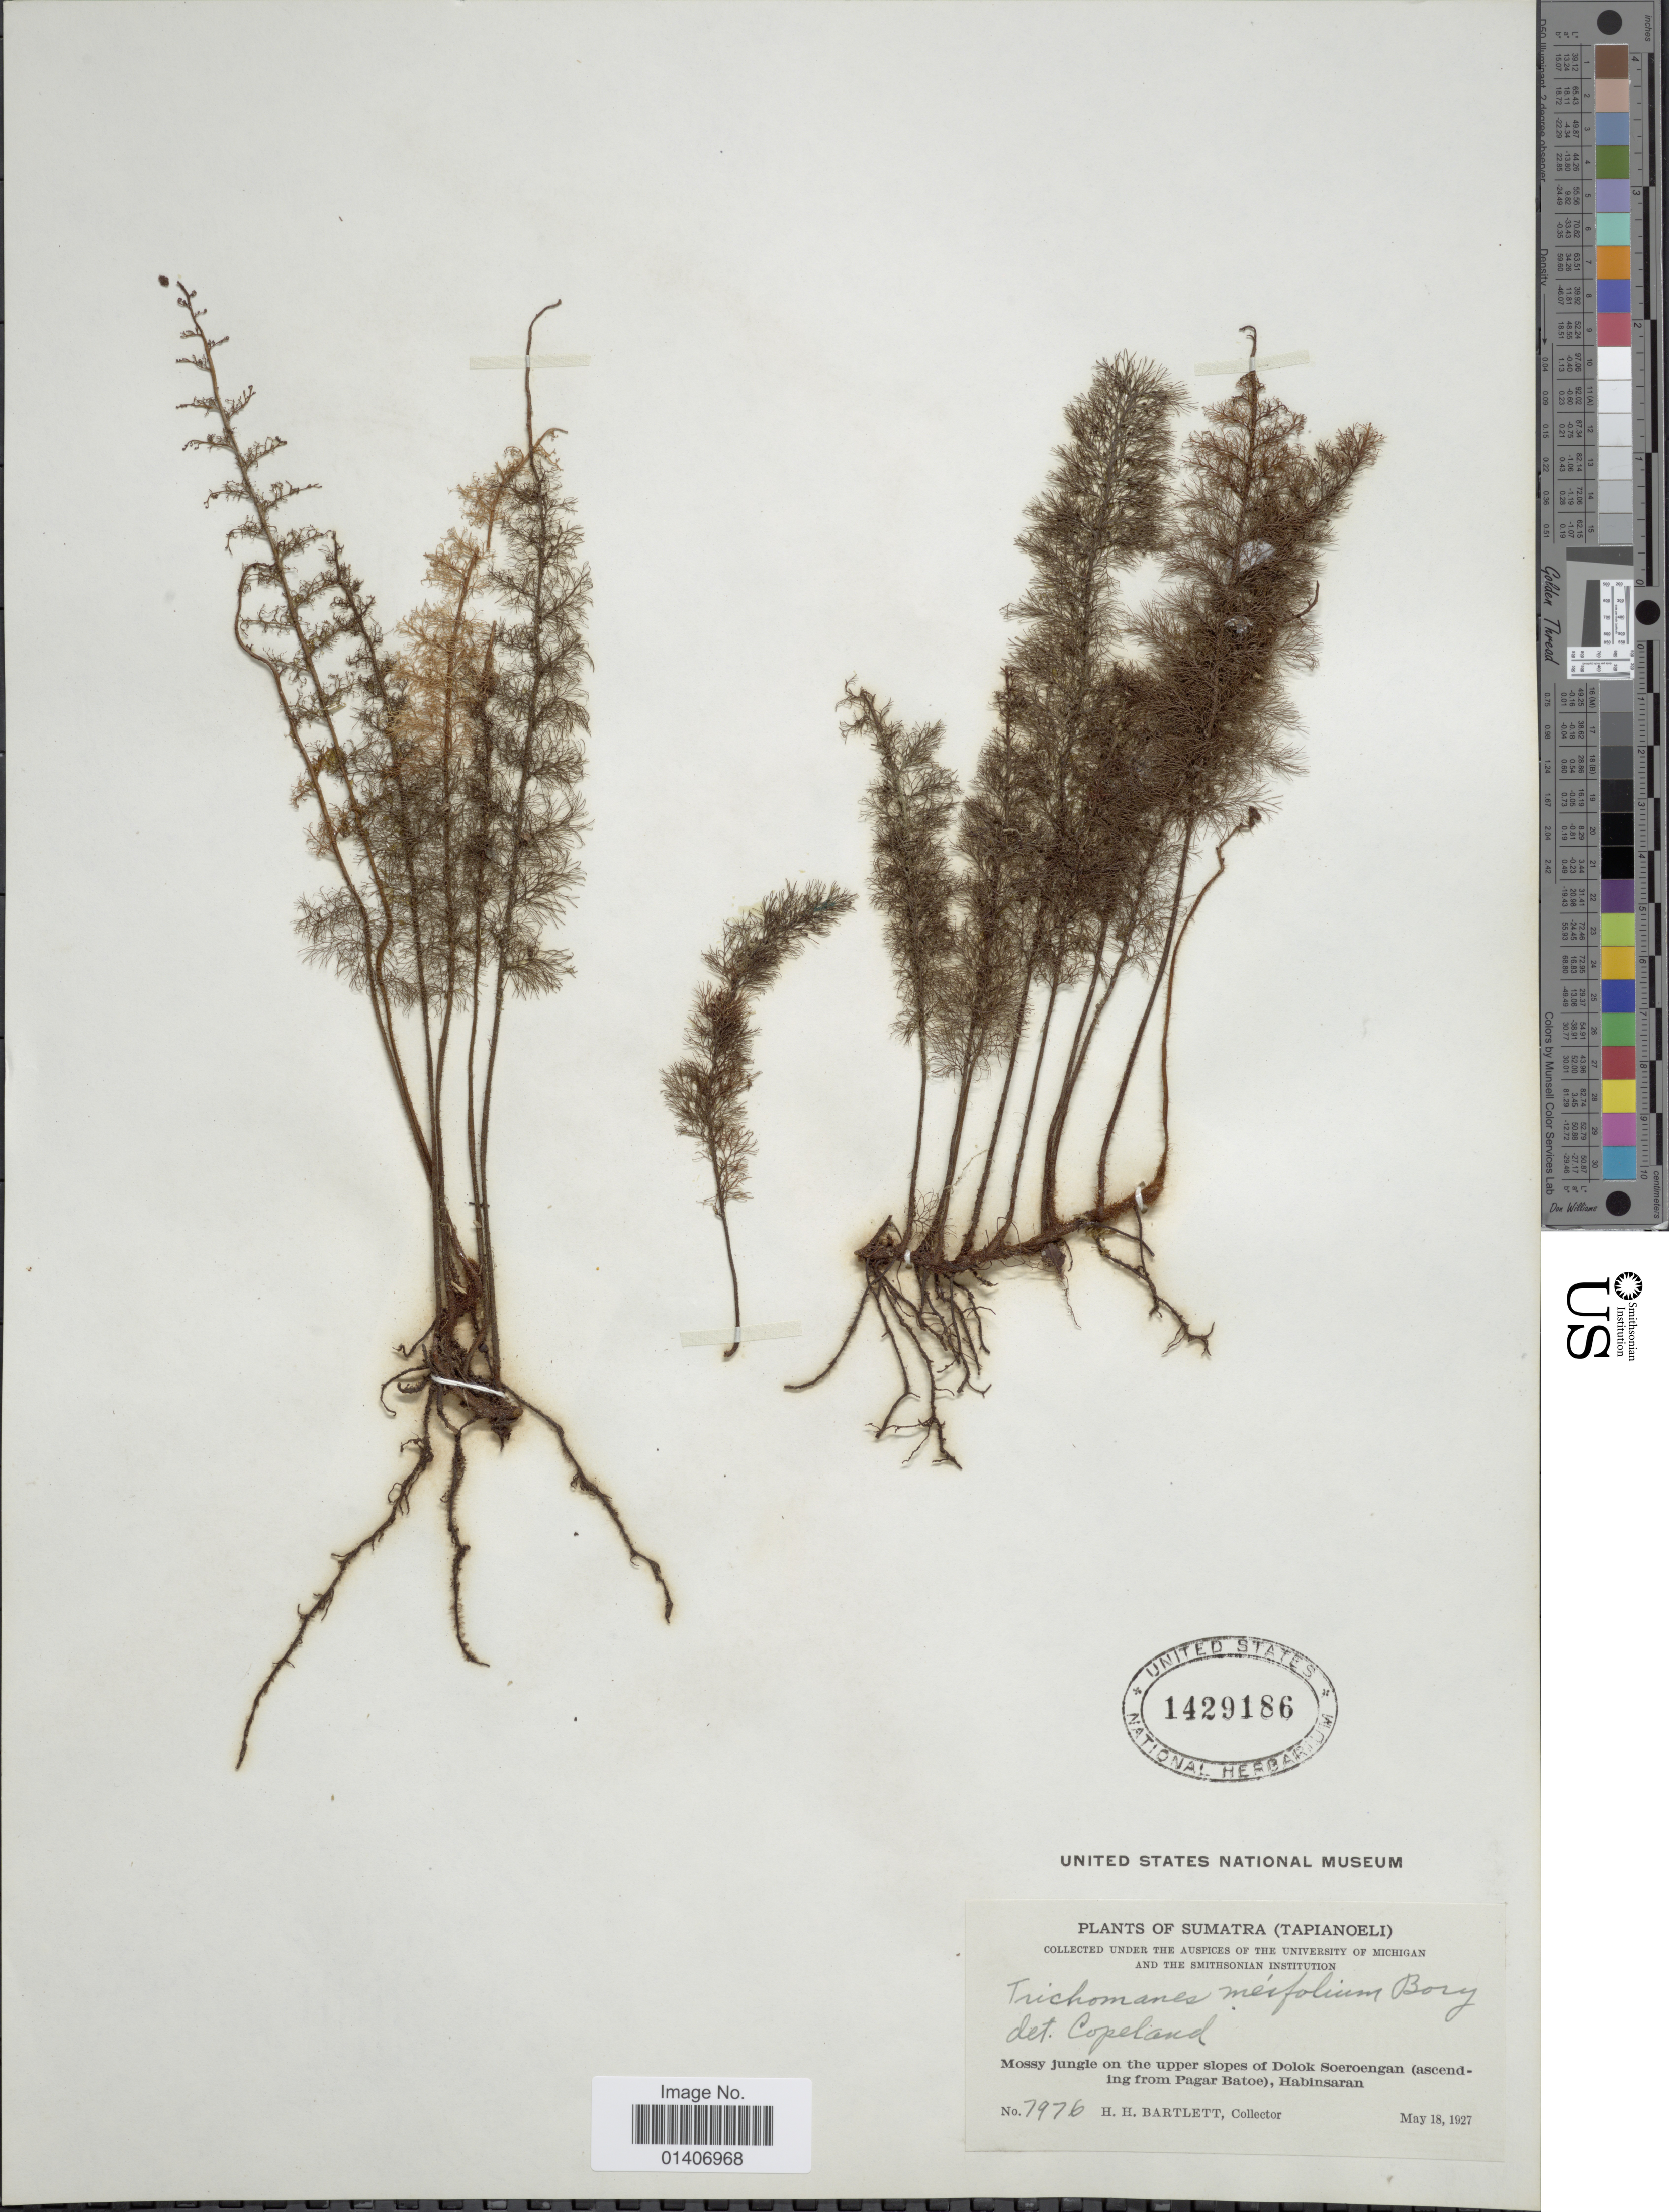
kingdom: Plantae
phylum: Tracheophyta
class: Polypodiopsida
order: Hymenophyllales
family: Hymenophyllaceae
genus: Abrodictyum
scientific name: Abrodictyum meifolium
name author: (Bory) Ebihara & K. Iwats.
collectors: H. H. Bartlett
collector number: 7976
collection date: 1927-05-18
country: Indonesia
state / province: Sumatra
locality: Sumatra(Tapianoeli), mossy jungle on the upper slopes of Dolok Soeroengan(ascending from Pagar batoe), Habinsaran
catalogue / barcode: US 1429186